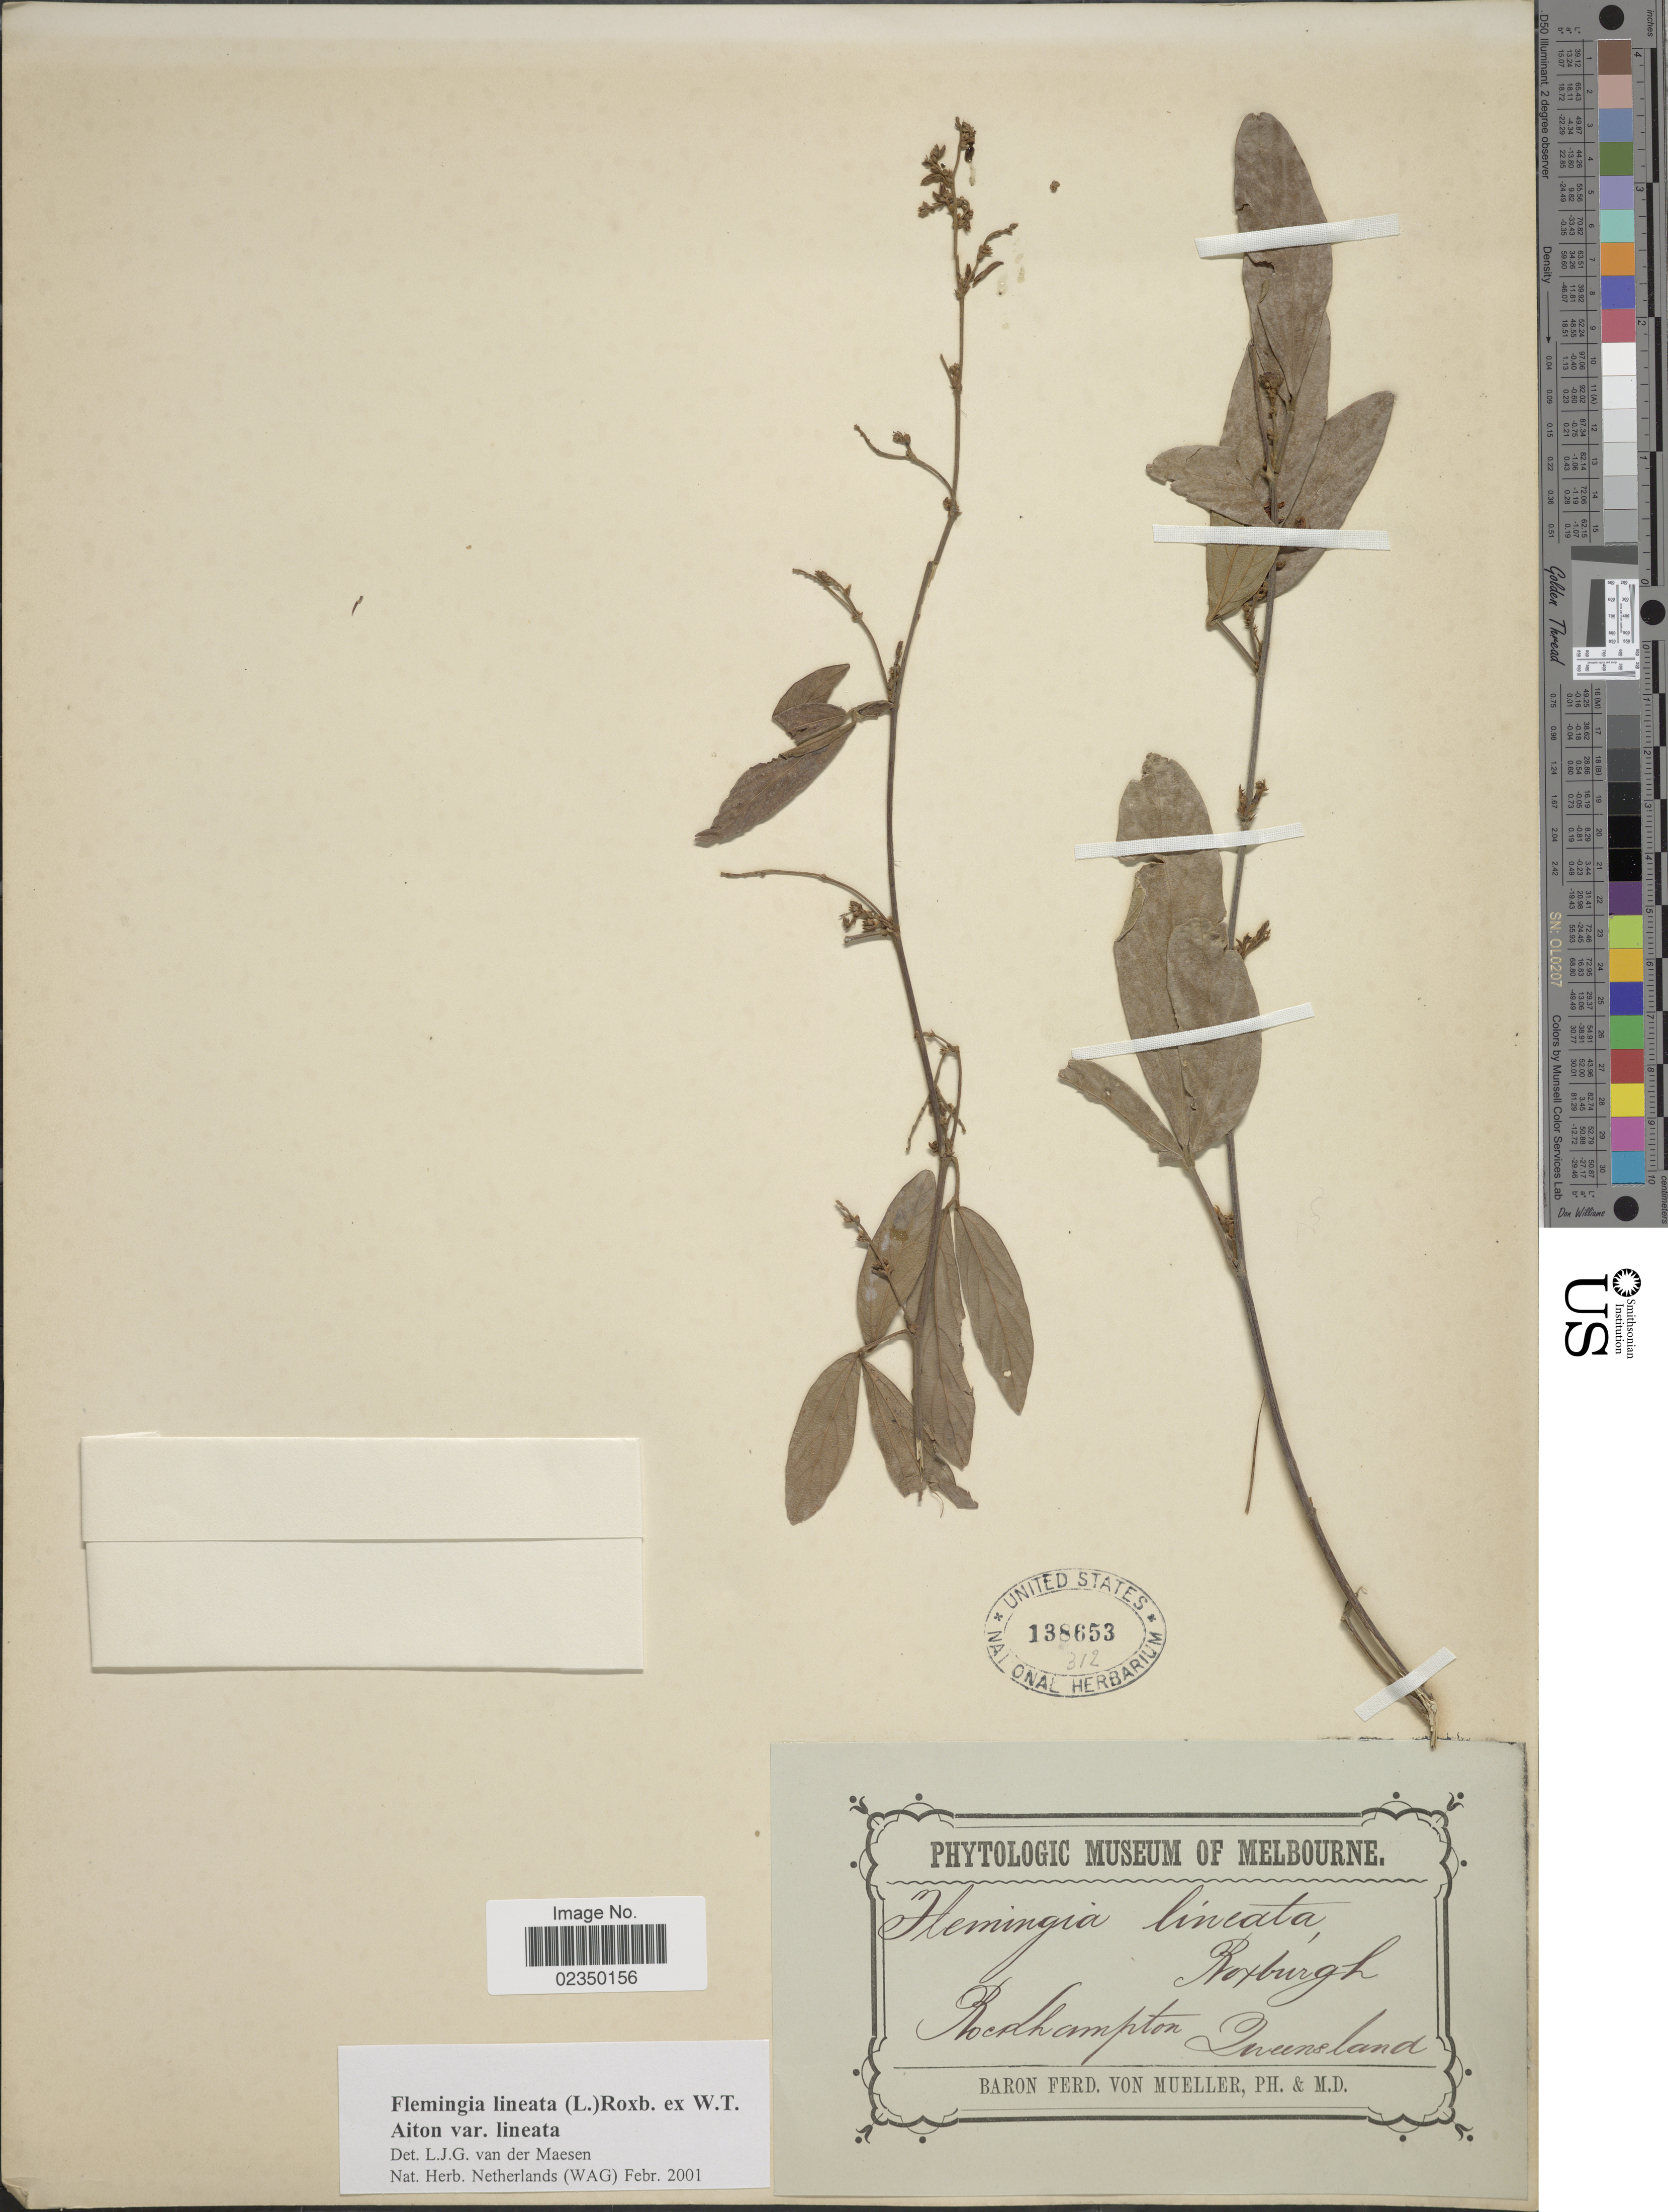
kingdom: Plantae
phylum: Tracheophyta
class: Magnoliopsida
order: Fabales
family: Fabaceae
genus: Flemingia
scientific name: Flemingia lineata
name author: (L.) Roxb.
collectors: B. von Mueller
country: Australia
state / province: Queensland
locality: Rockhampton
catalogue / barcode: US 138653